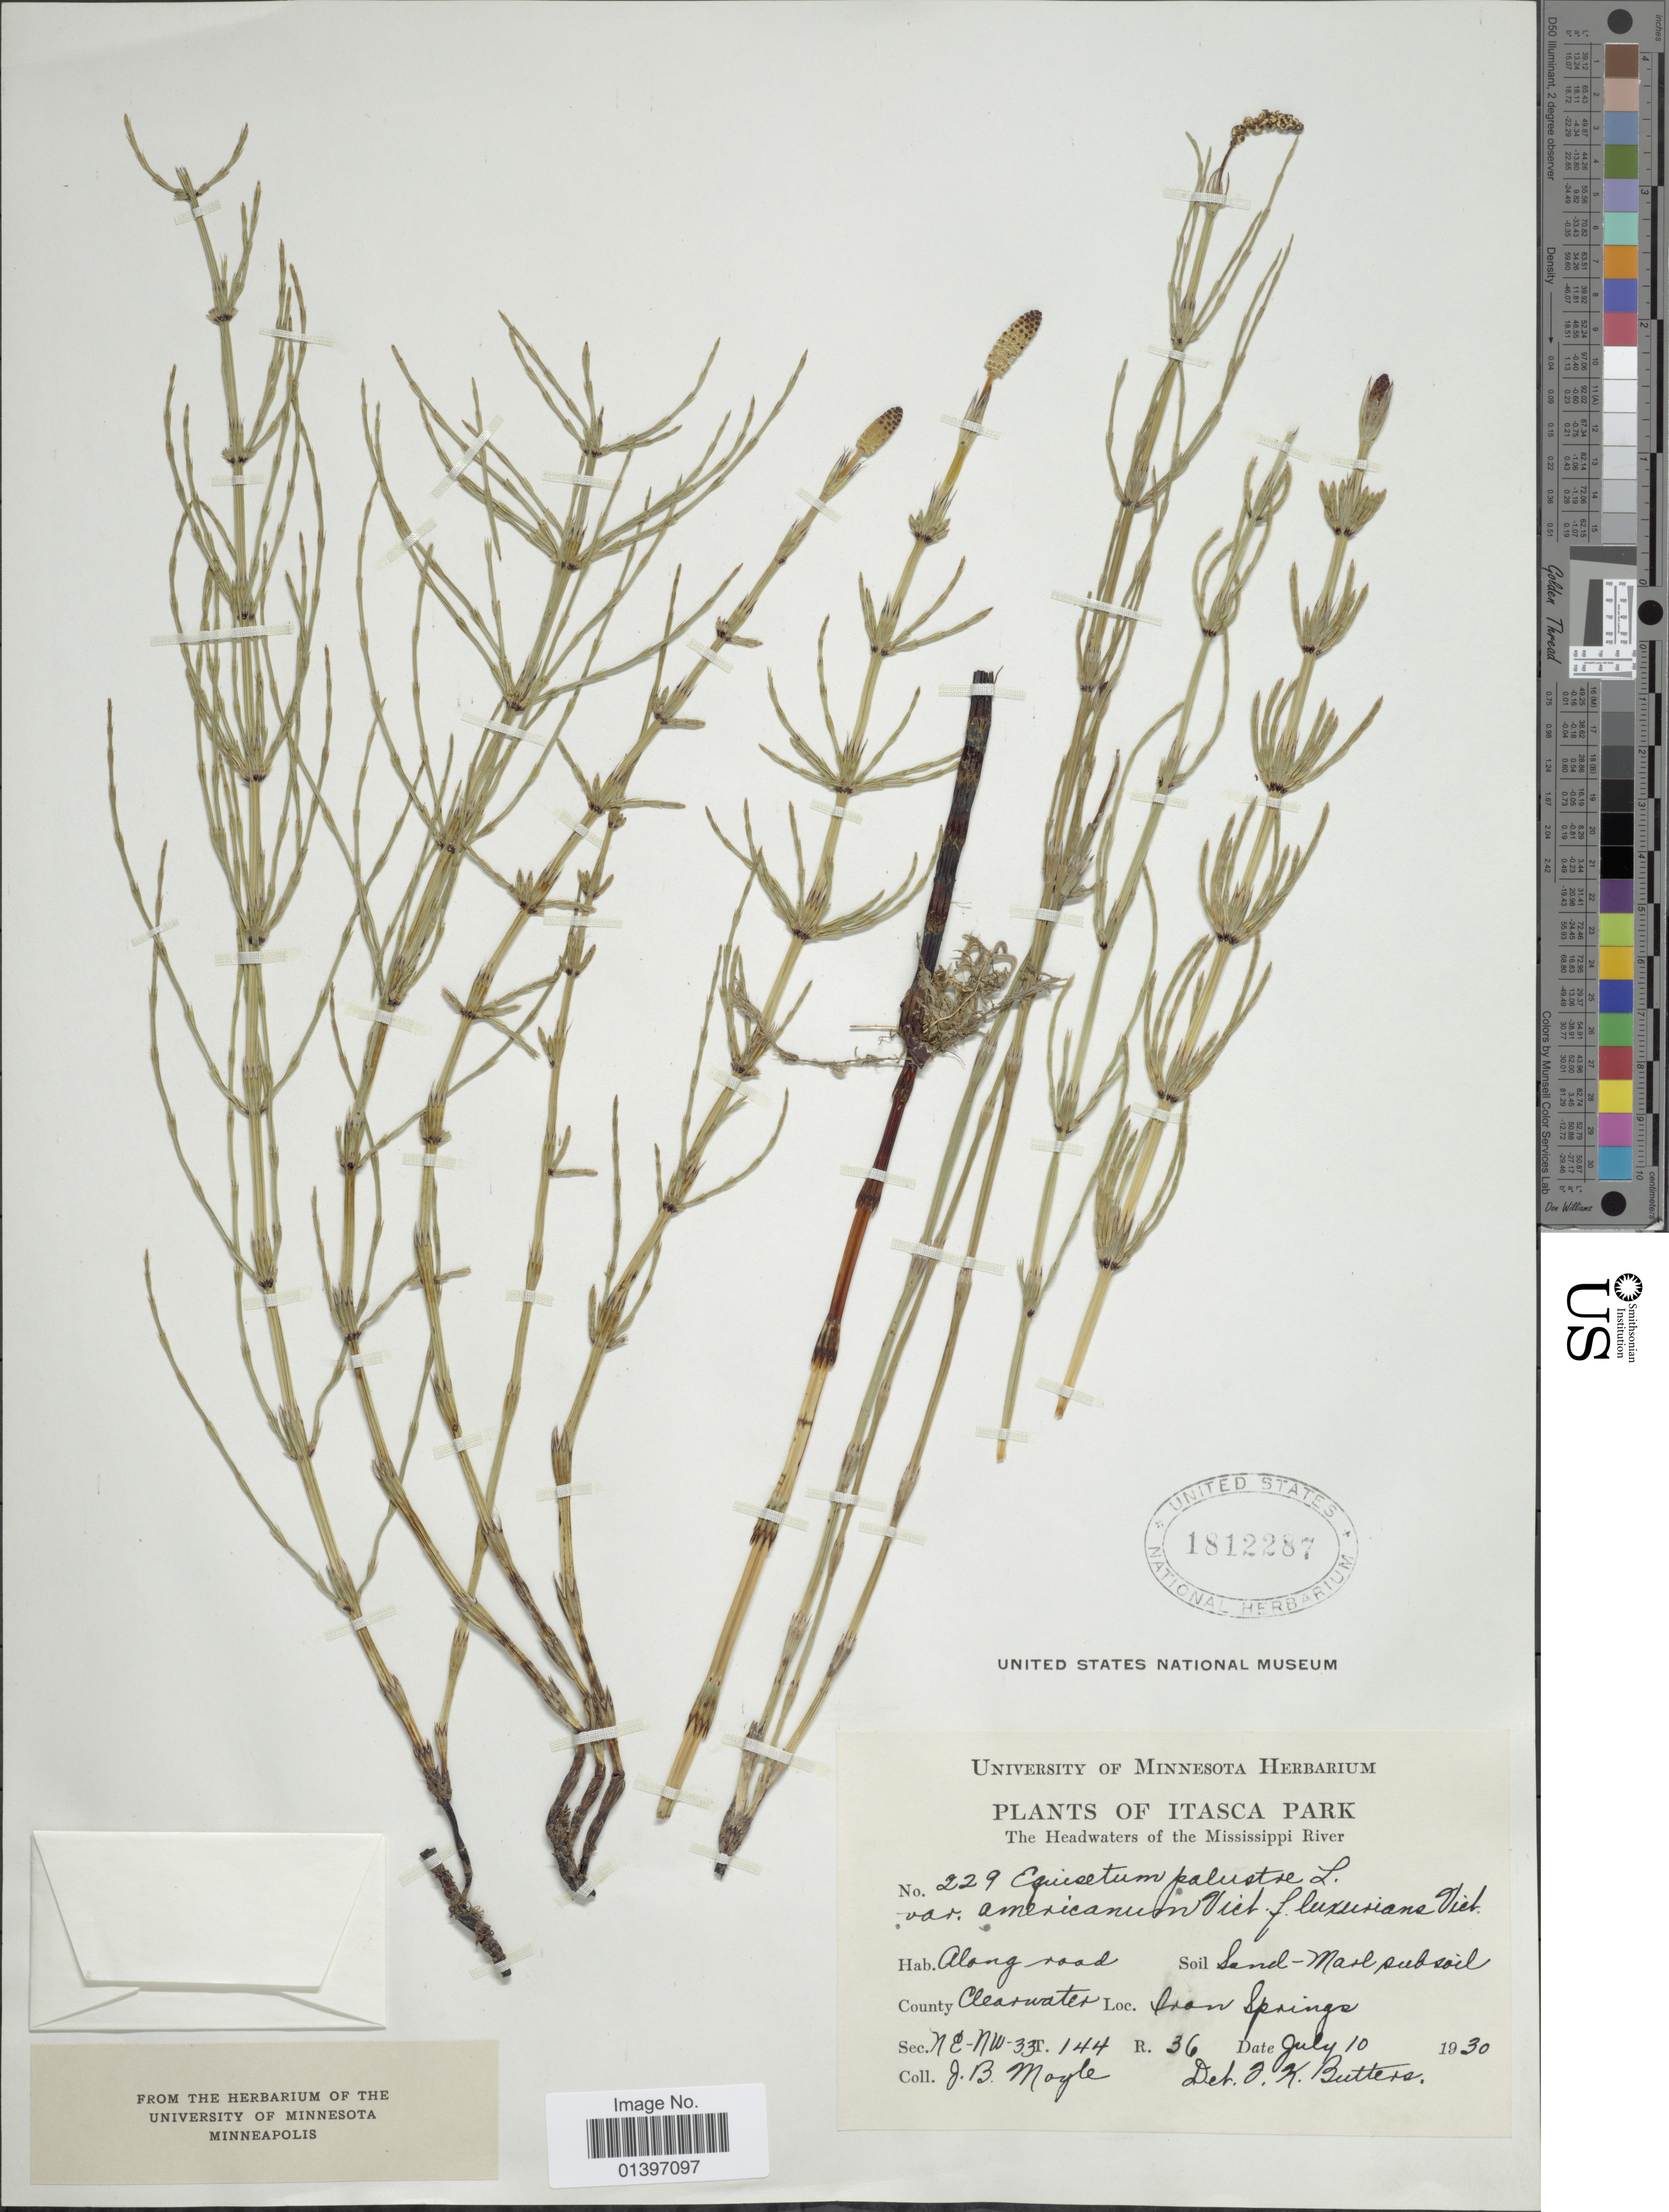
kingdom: Plantae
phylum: Tracheophyta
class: Polypodiopsida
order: Equisetales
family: Equisetaceae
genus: Equisetum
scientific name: Equisetum palustre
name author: L.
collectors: J. Moyle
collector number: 229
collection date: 1930-07-10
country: United States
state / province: Minnesota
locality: Itasca Park, the Headwaters of the Mississippi River, along road, County Clearwater, Iron Springs, Sec. NE-NW-33 T.144 R36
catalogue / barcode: US 1812287